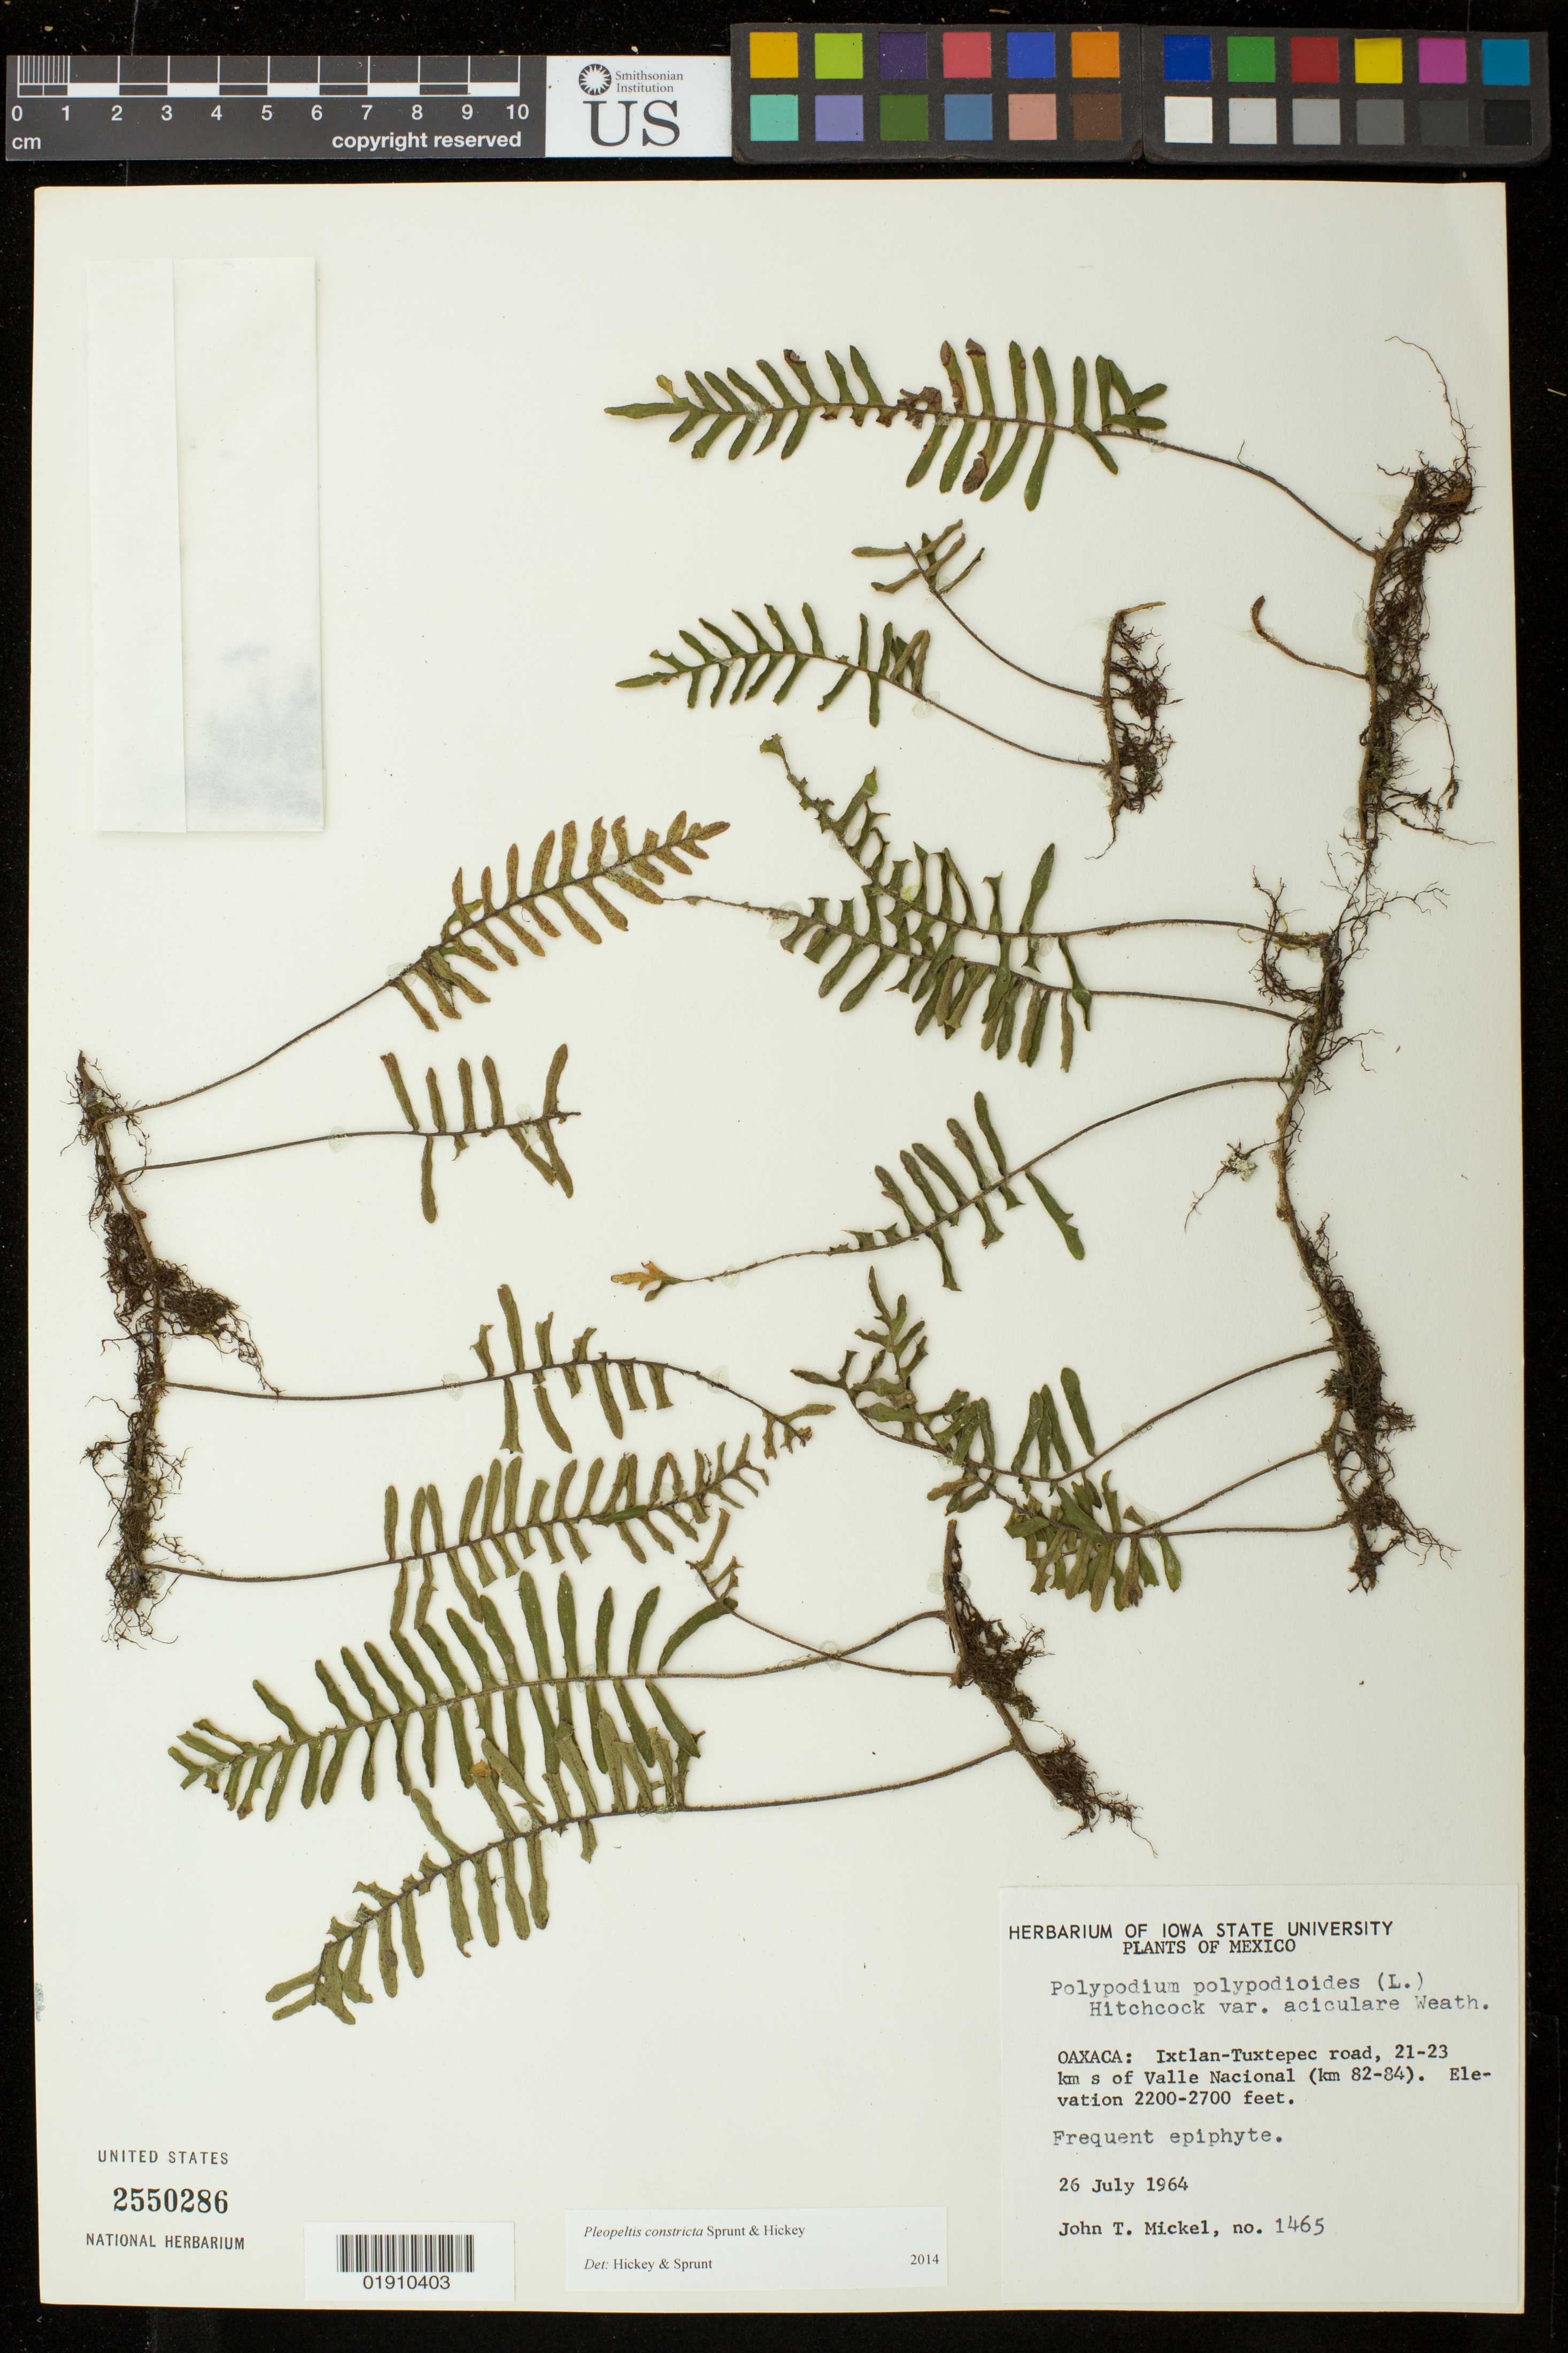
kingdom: Plantae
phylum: Tracheophyta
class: Polypodiopsida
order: Polypodiales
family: Polypodiaceae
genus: Pleopeltis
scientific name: Pleopeltis constricta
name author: Sprunt & Hickey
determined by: Hickey, R. J.; Sprunt, S. V.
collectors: J. T. Mickel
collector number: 1465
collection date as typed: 26 July 1964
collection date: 1964-07-26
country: Mexico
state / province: Oaxaca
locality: Oaxaca: Ixtlan-Tuxtepec road, 21-23 km s of Valle Nacional (km 82-84).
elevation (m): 671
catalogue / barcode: US 2550286